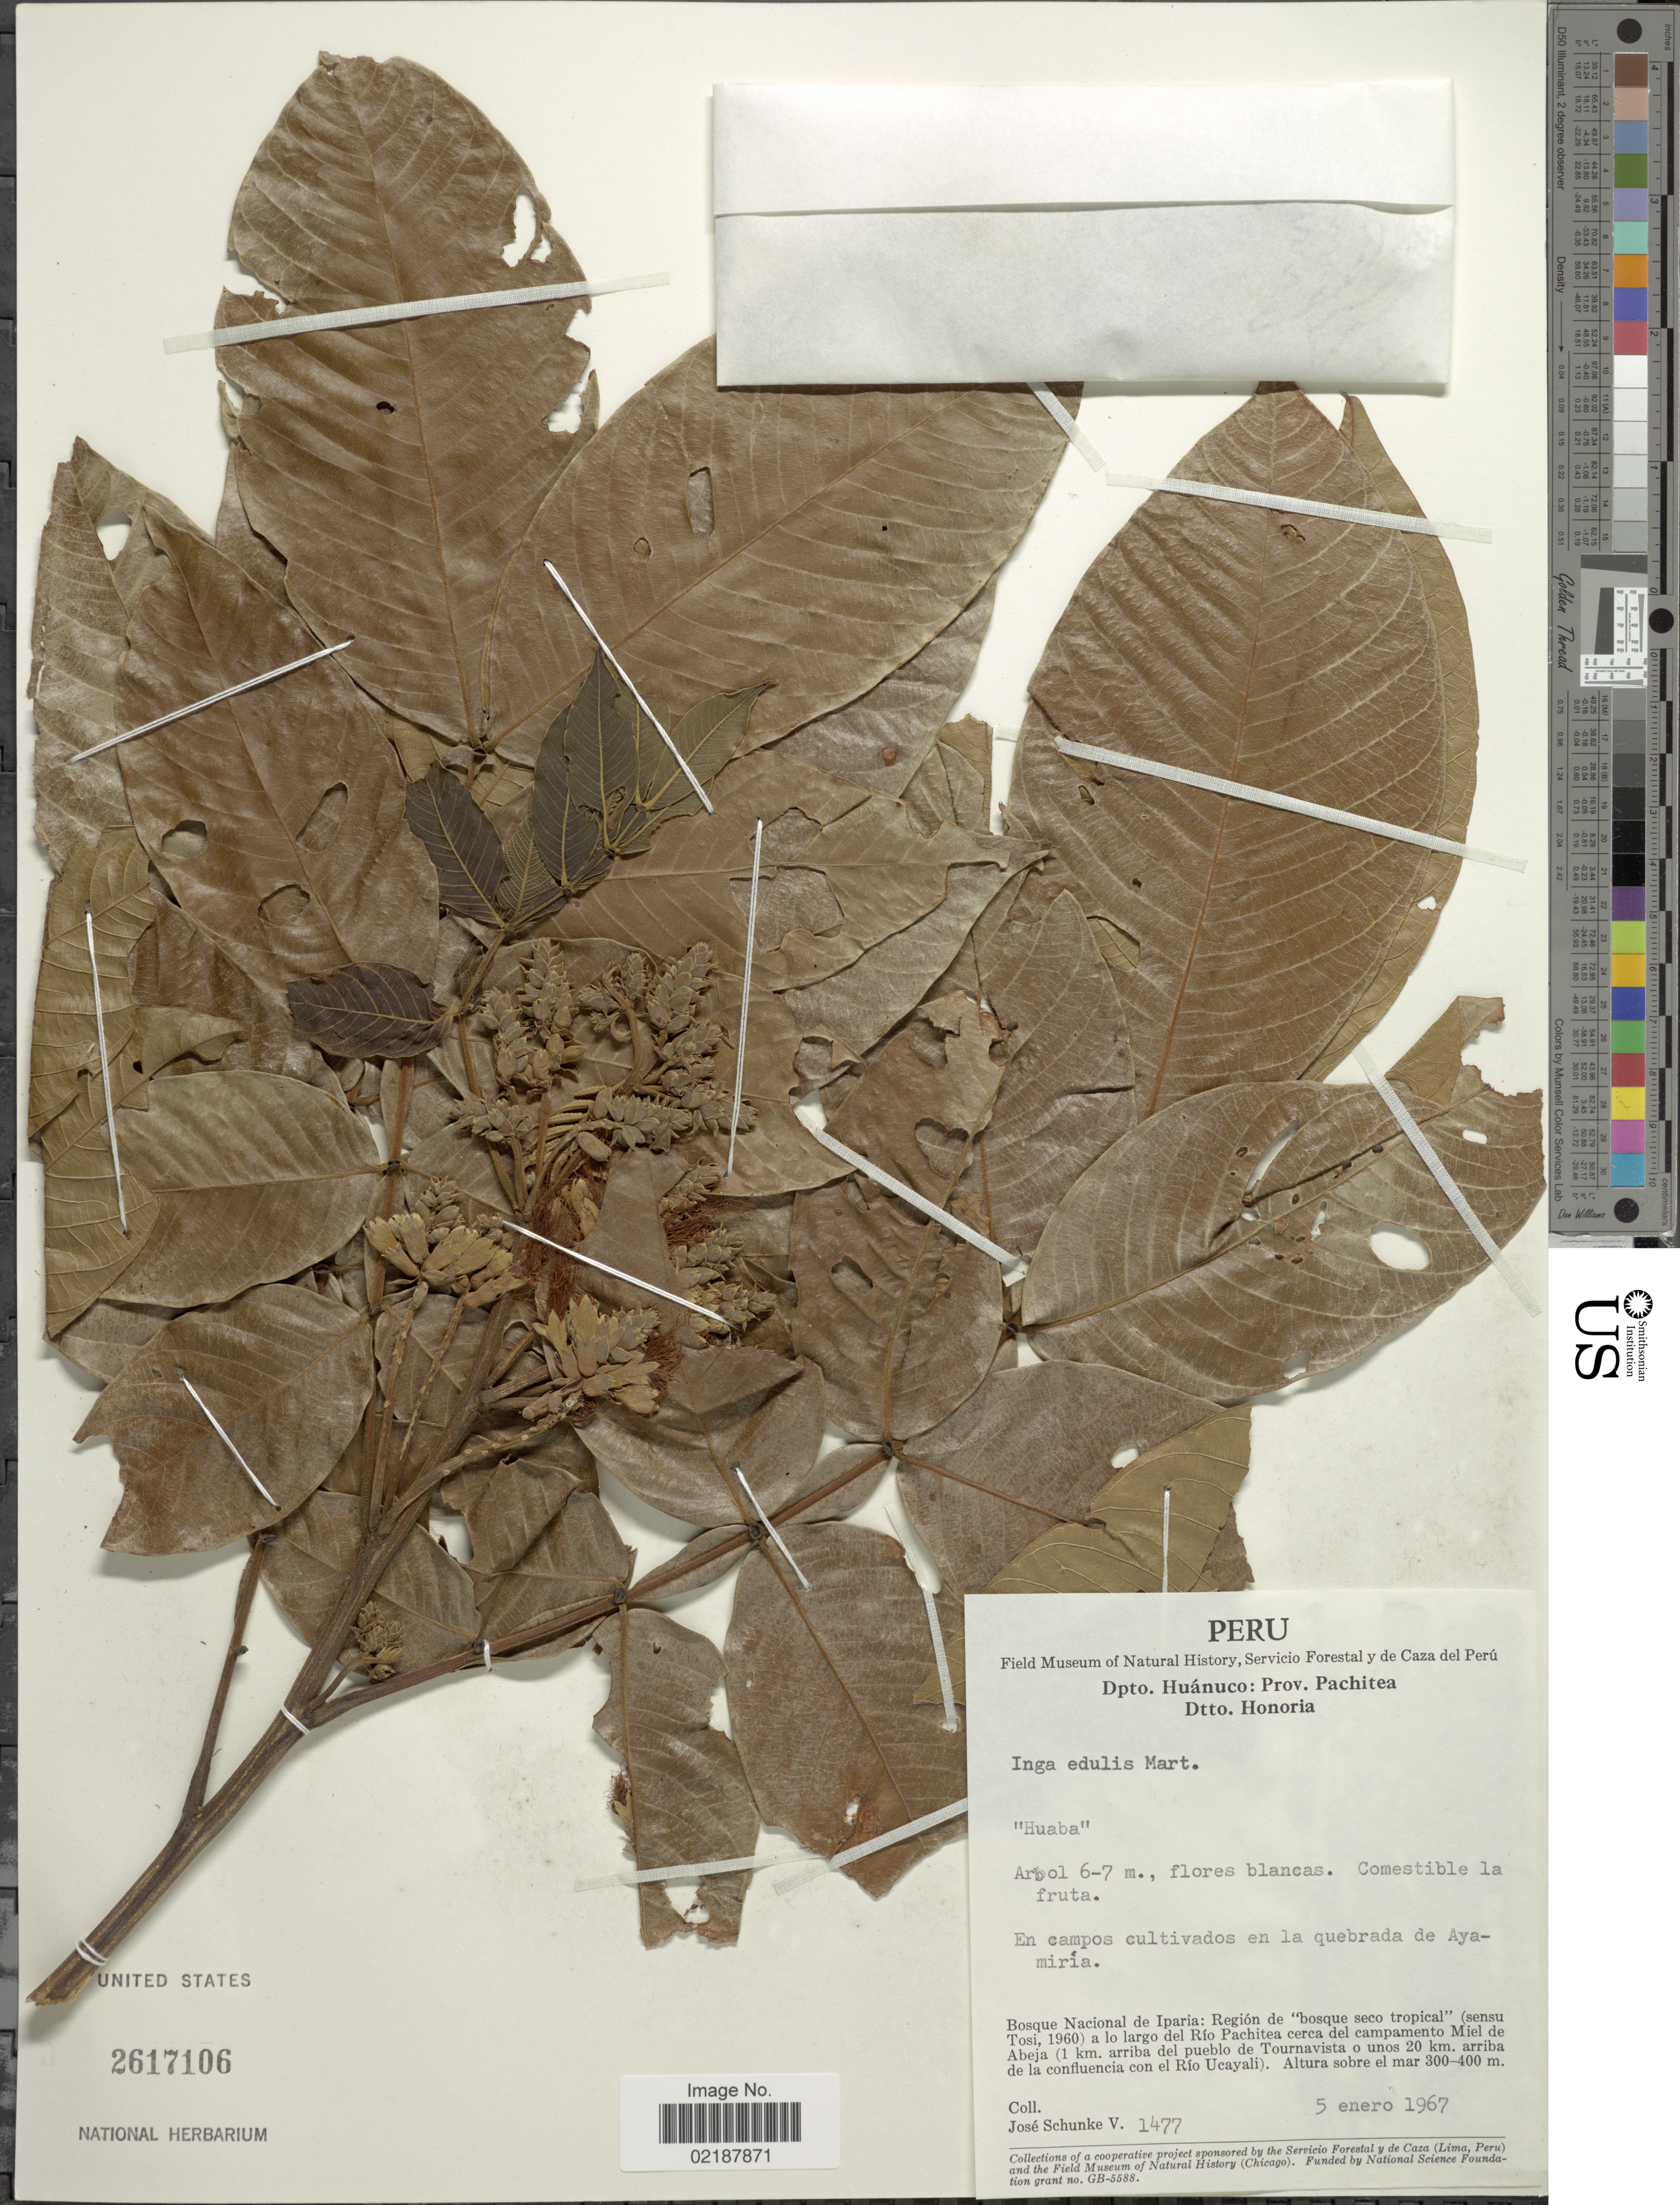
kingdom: Plantae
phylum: Tracheophyta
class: Magnoliopsida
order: Fabales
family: Fabaceae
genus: Inga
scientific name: Inga edulis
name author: Mart.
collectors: J. Schunke Vigo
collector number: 1477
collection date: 1967-01-05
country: Peru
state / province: Huánuco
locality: Dpto. Huanuco: Prov. Pachitea, Dtto. Honoria Bosque Nacional de Iparia: Region de "bosque seco tropical" (sensu Tosi, 1960) a lo largo del Rio Pachitea cerca del campamento Miel de Abeja (1 km. arriba del pueblo de Tournavista a unos 20 km. arriba de la confluencia con el Rio Ucayali)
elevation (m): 300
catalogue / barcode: US 2617106